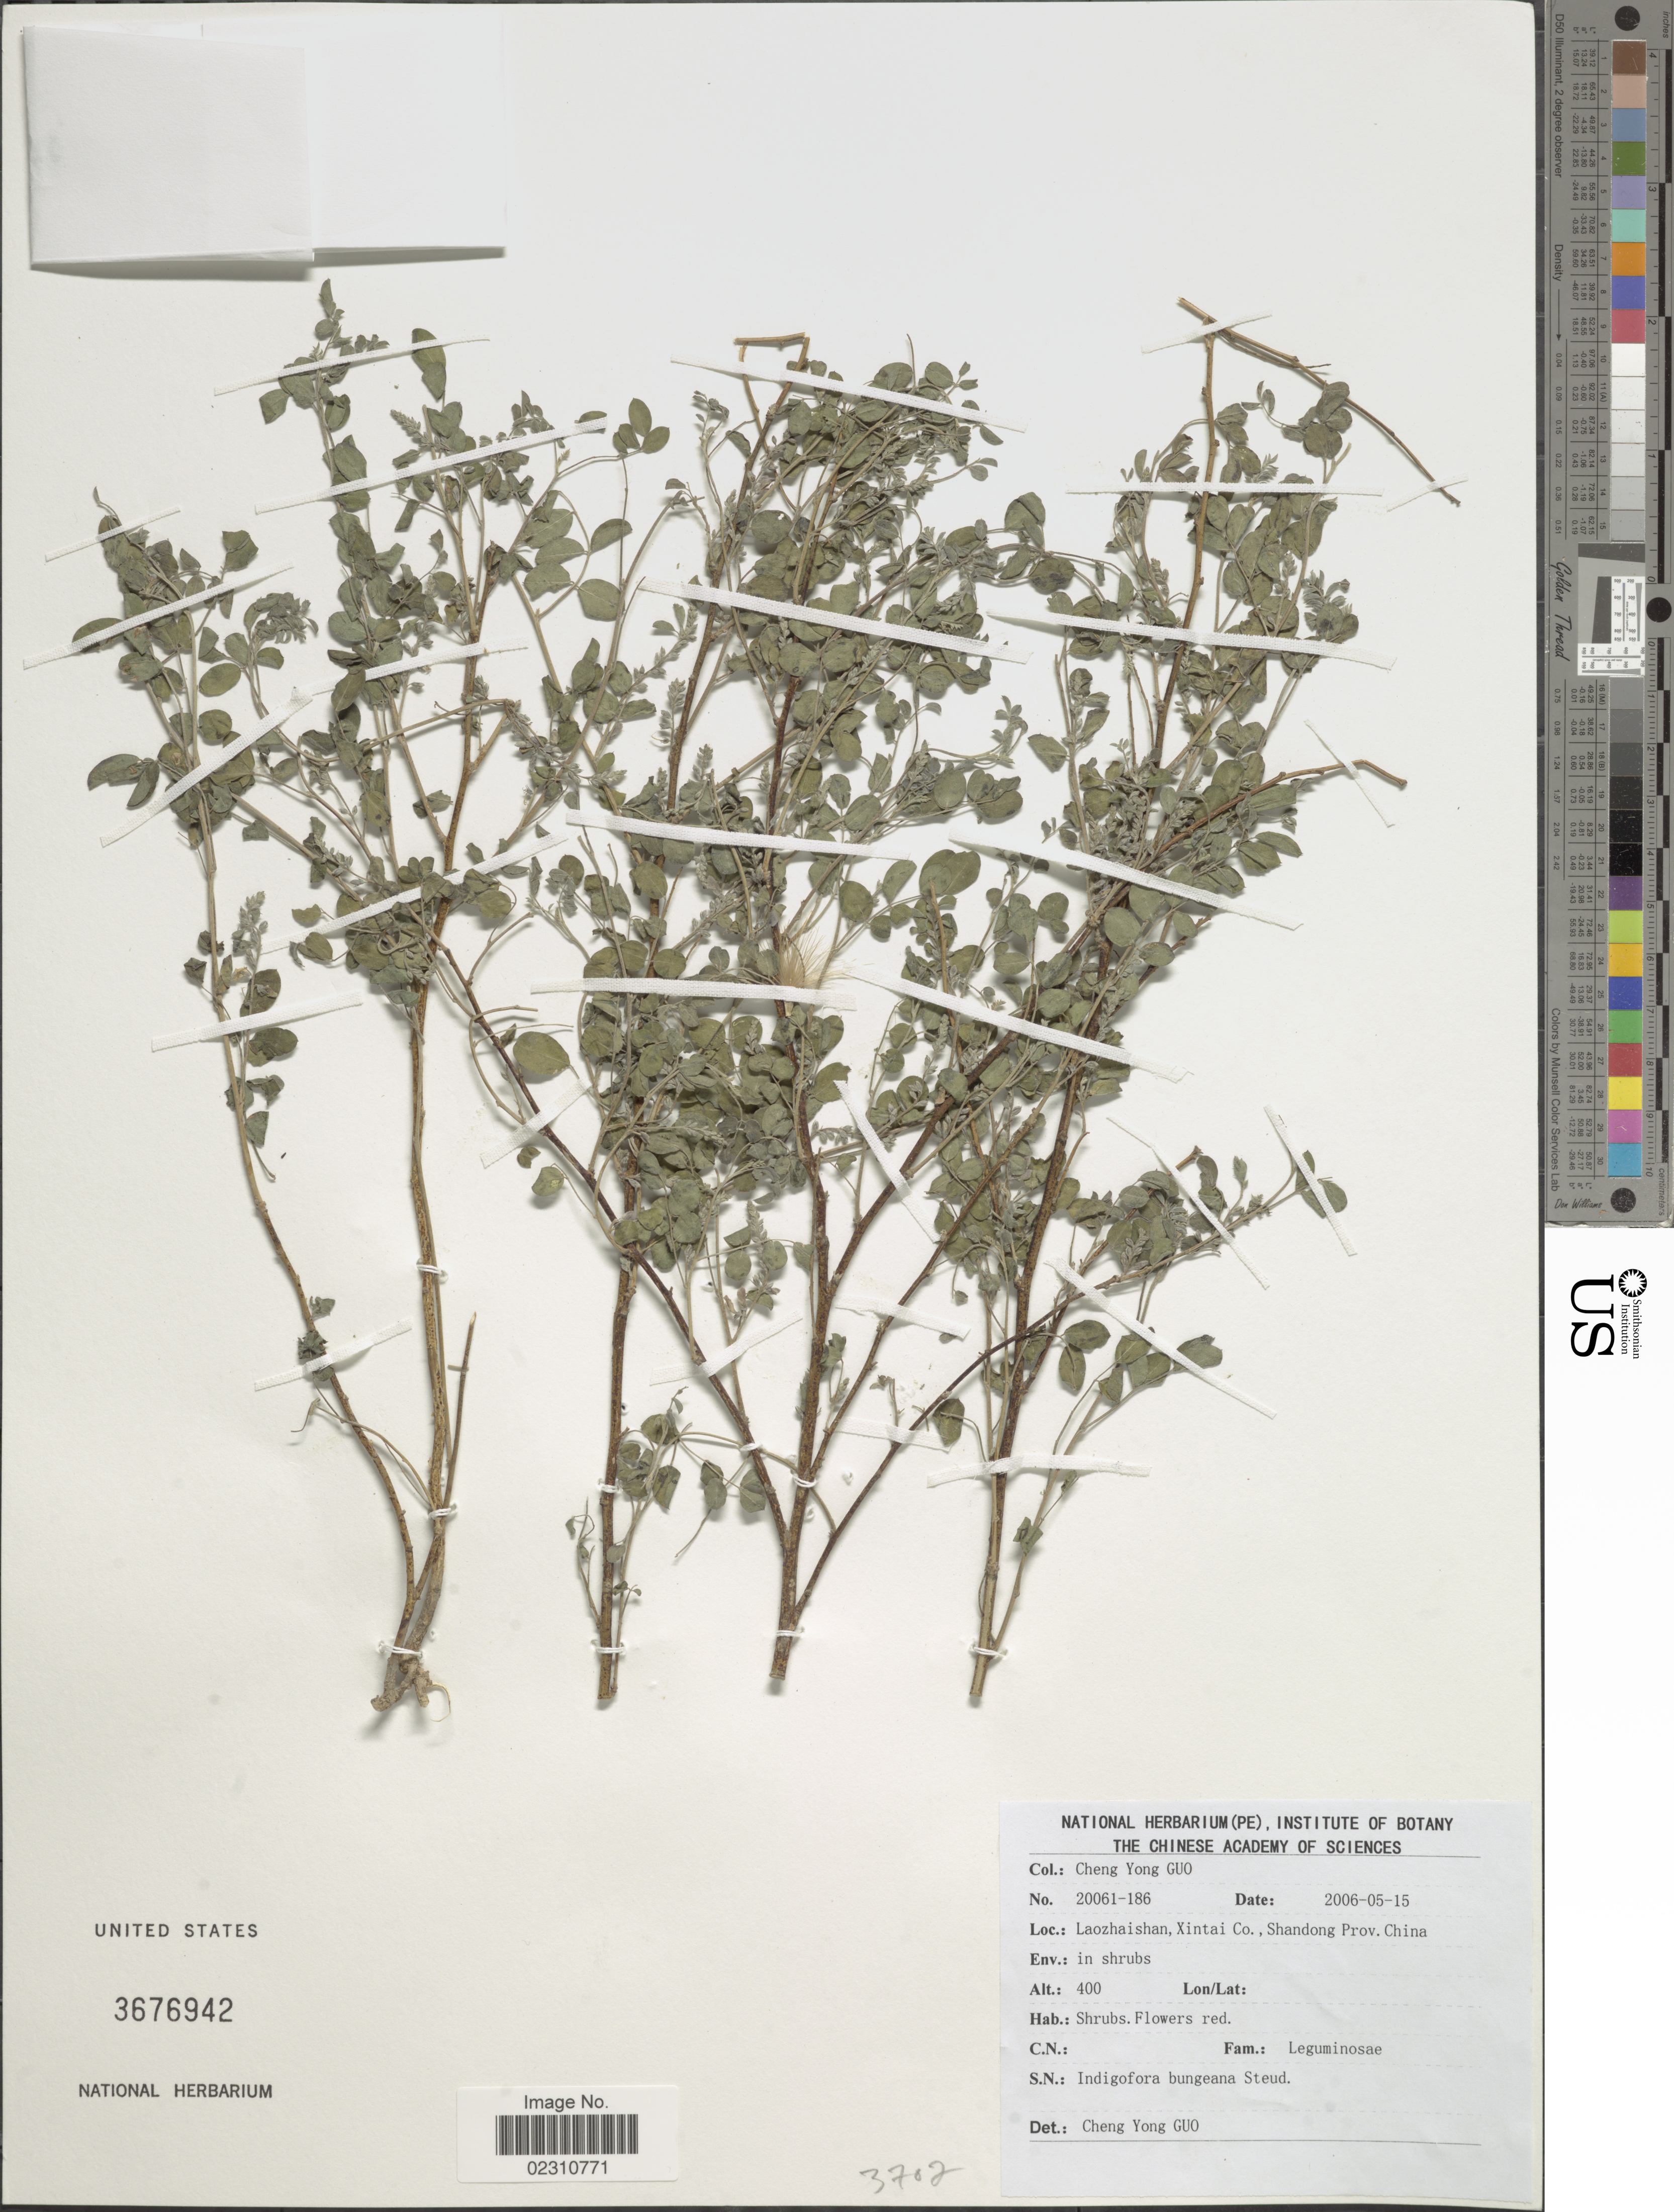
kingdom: Plantae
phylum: Tracheophyta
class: Magnoliopsida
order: Fabales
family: Fabaceae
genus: Indigofera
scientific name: Indigofera bungeana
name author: Walp.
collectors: Guo Chengyong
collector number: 20061-186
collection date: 2006-05-15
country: China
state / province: Shandong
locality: Laozhaishan, Xintai Co., Shandong Prov. China.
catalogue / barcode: US 3676942